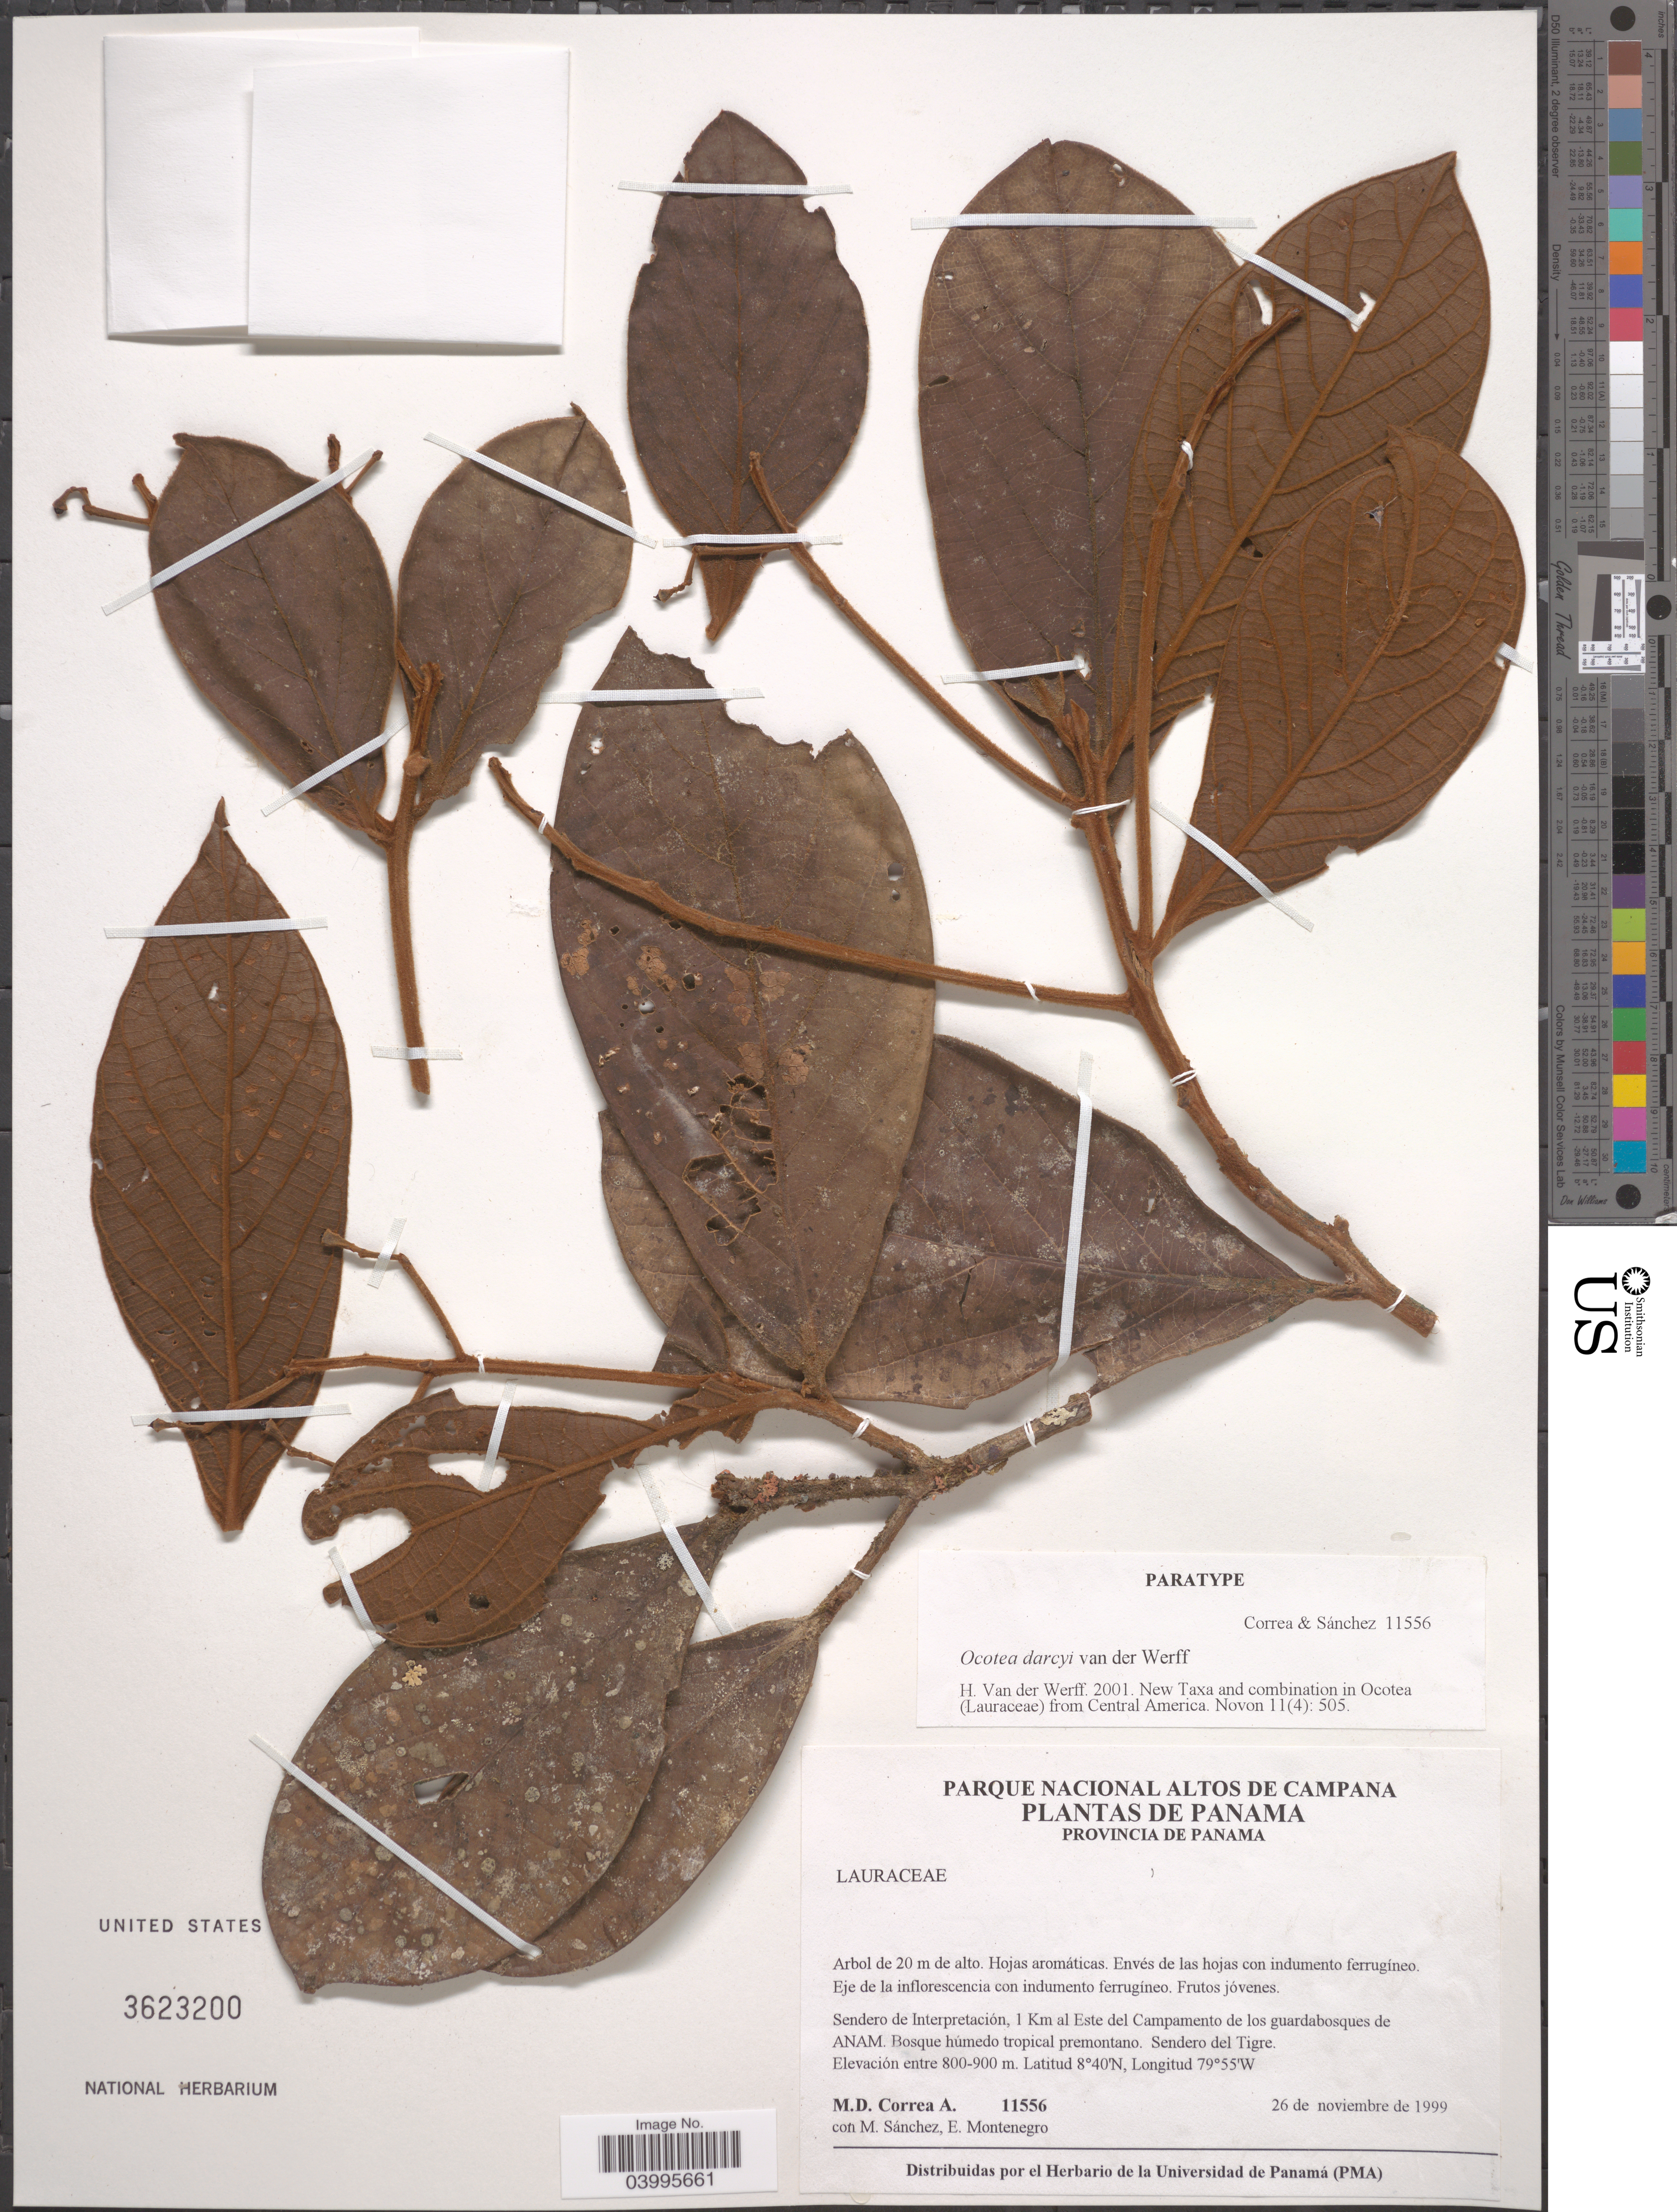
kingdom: Plantae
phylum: Tracheophyta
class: Magnoliopsida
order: Laurales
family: Lauraceae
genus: Ocotea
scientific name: Ocotea darcyi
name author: van der Werff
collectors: M. D. Corrêa-A., M. Sánchez & E. Montenegro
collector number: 11556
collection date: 1999-11-26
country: Panama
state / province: Panamá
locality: Sendero de Interpretación, 1 Km al Este del Campamento de los guardabosques de Anam. Bosque húmedo tropical premontano. Sendero del Tigre.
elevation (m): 800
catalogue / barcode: US 3623200